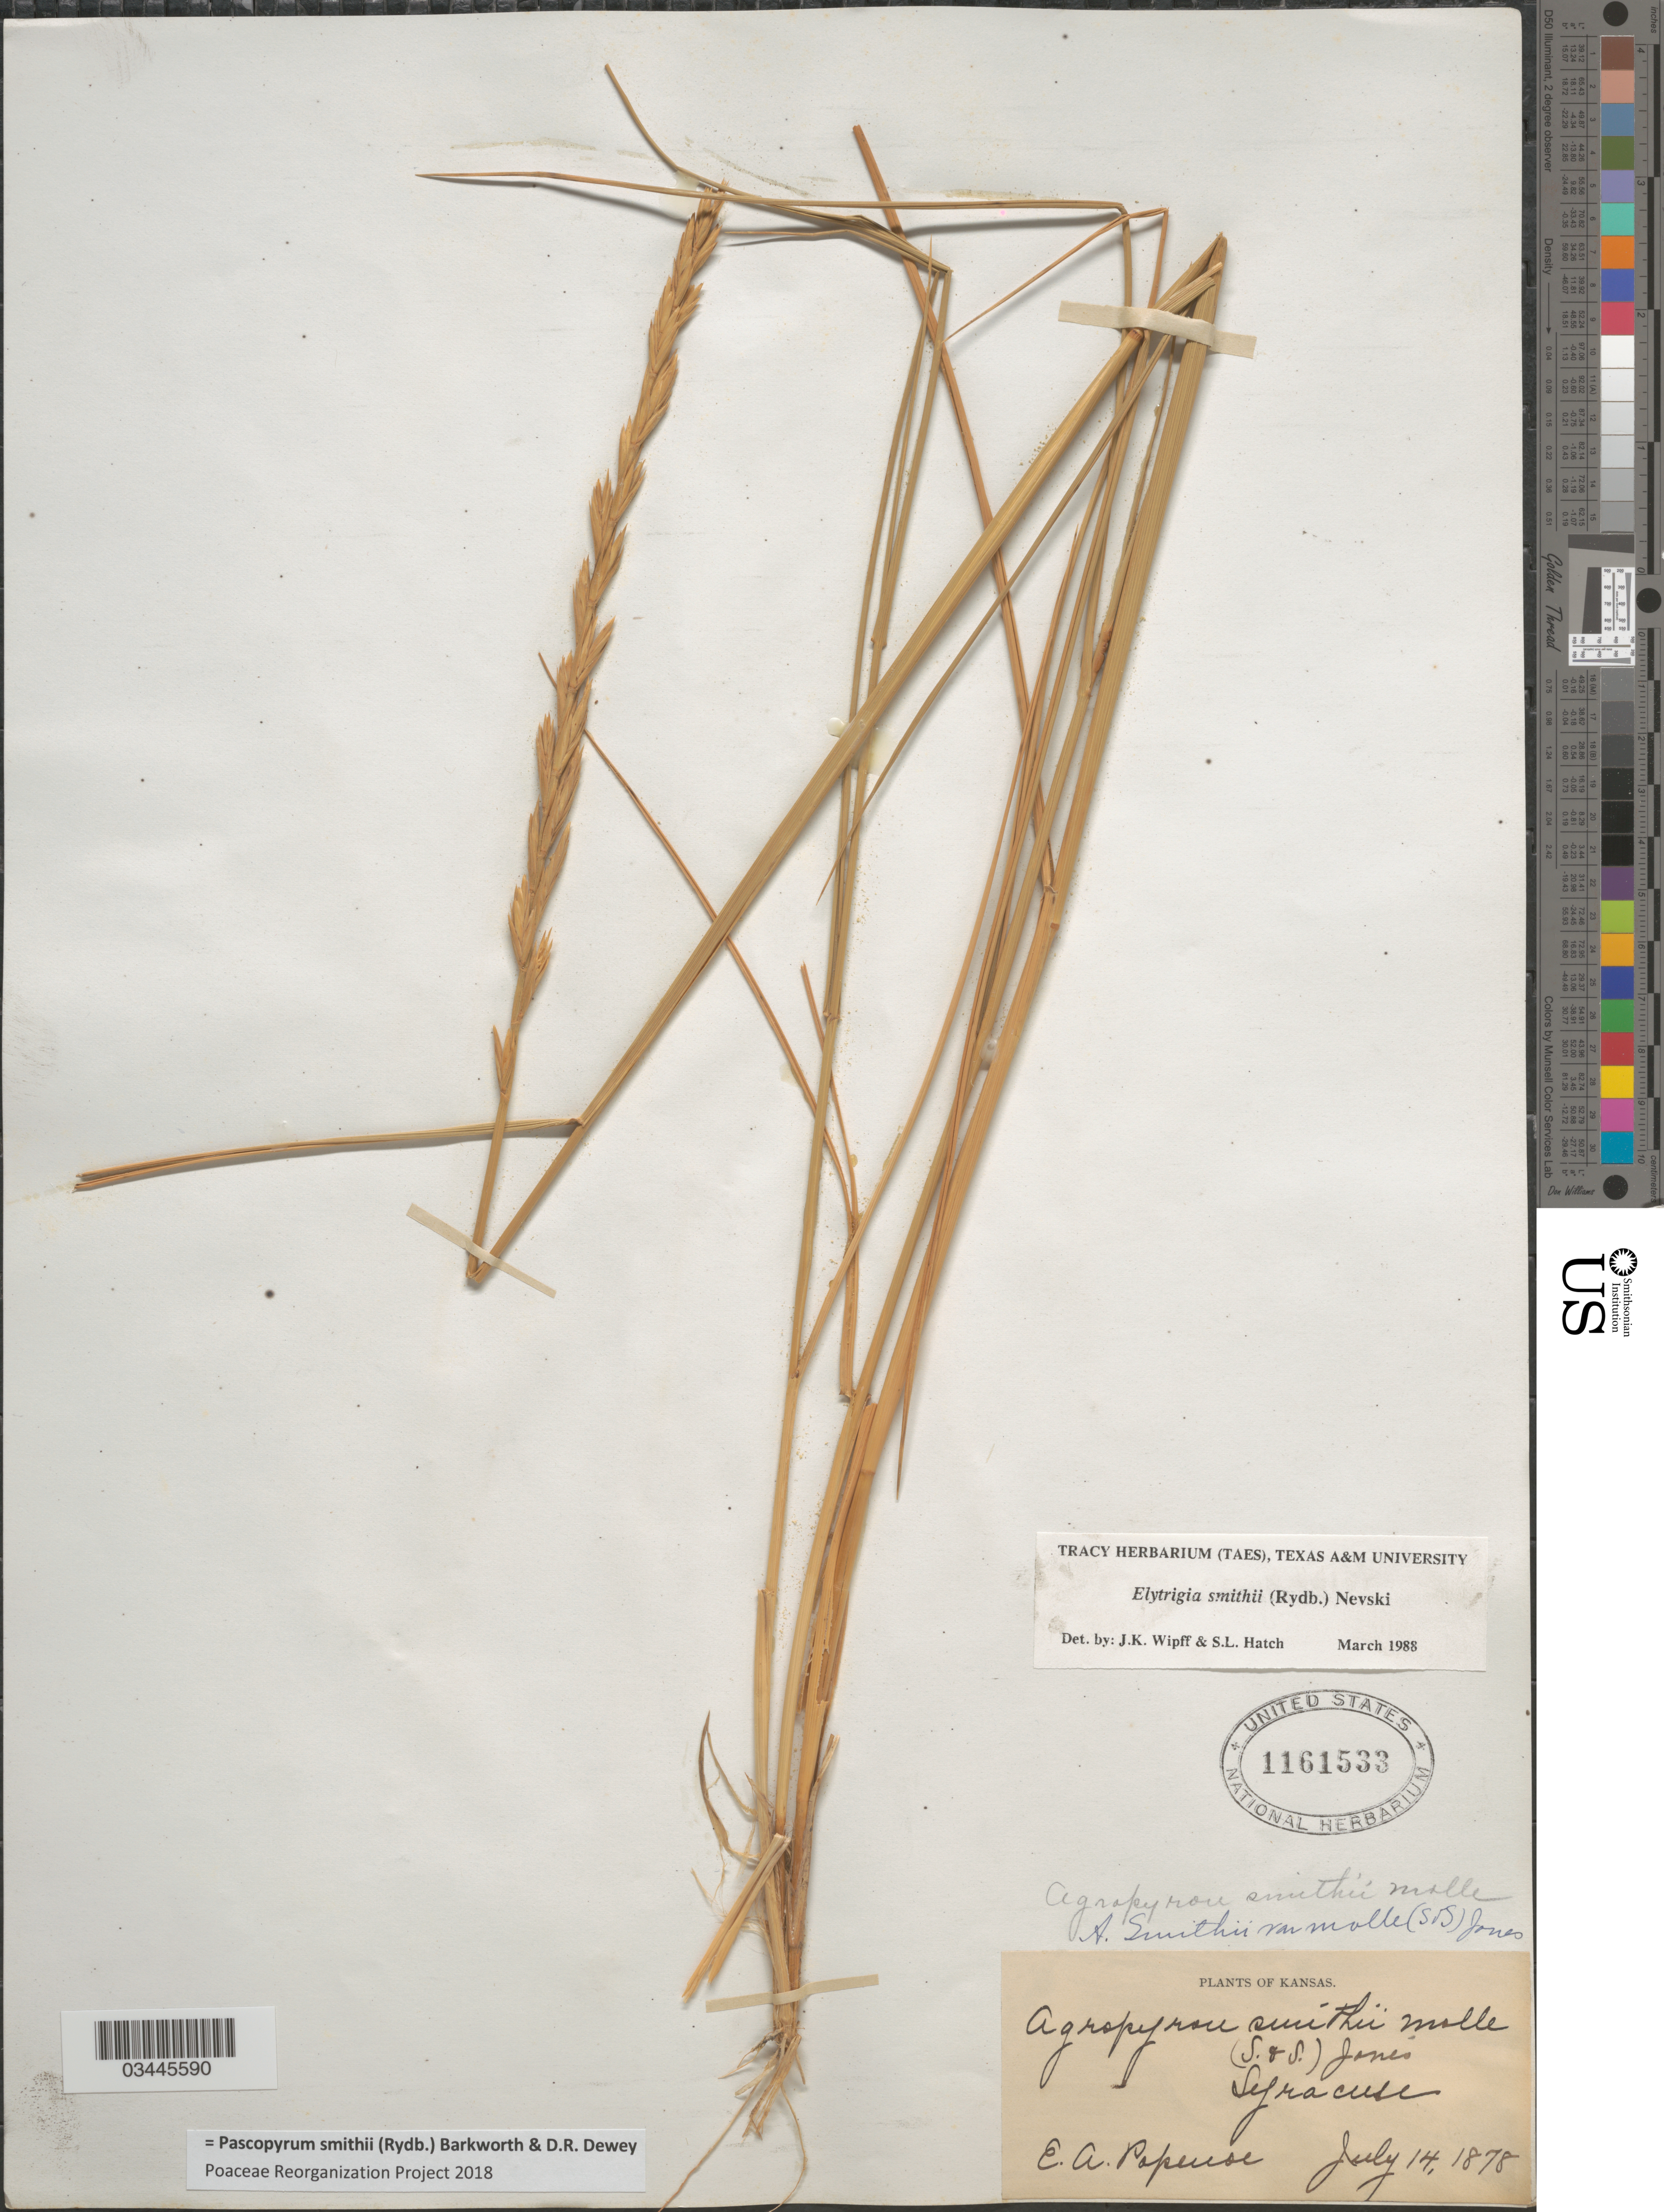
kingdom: Plantae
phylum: Tracheophyta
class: Liliopsida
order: Poales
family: Poaceae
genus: Pascopyrum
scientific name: Pascopyrum smithii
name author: (Rydb.) Barkworth & Dewey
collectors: E. A. Popenoe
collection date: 1878-07-14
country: United States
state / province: Kansas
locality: Syracuse.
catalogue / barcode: US 1161533